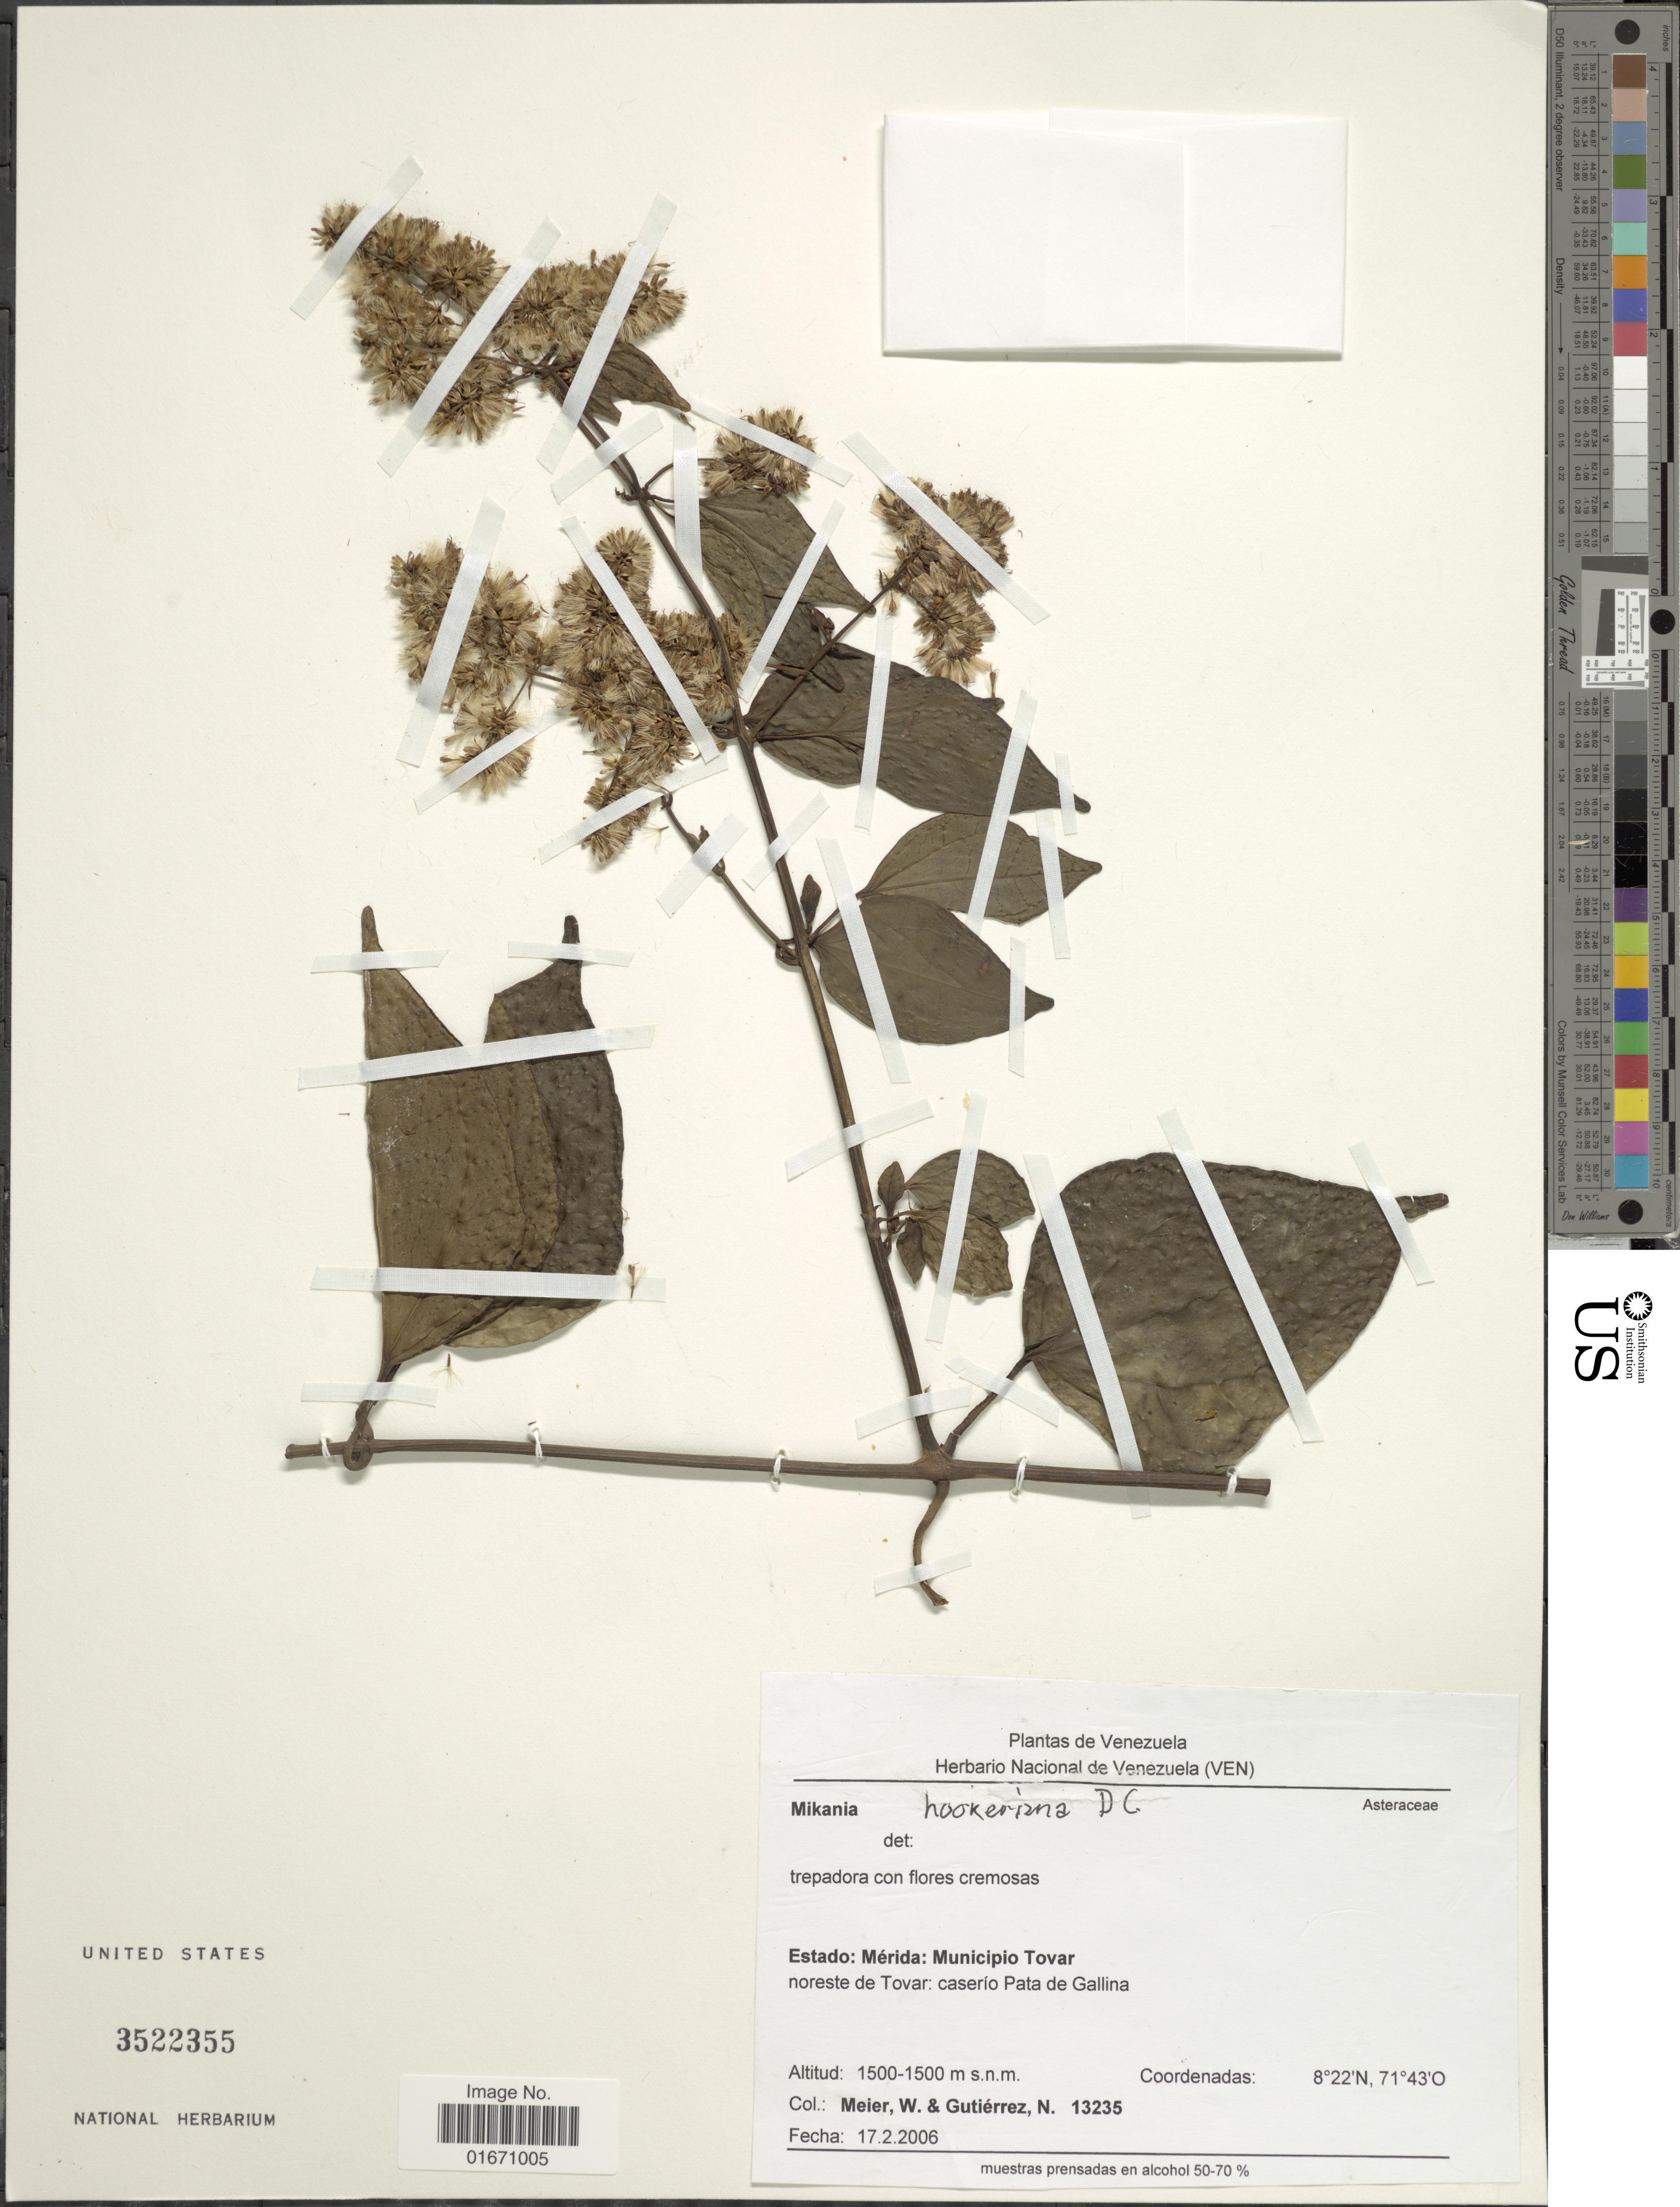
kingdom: Plantae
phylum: Tracheophyta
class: Magnoliopsida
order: Asterales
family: Asteraceae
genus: Mikania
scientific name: Mikania hookeriana var. platyphylla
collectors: W. Meier & N. Gutierrez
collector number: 13235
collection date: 2006-02-17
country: Venezuela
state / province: Mérida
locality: Municipio Tovar, noreste de Tovar, caserio Pata de Gallina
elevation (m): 1500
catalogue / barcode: US 3522355